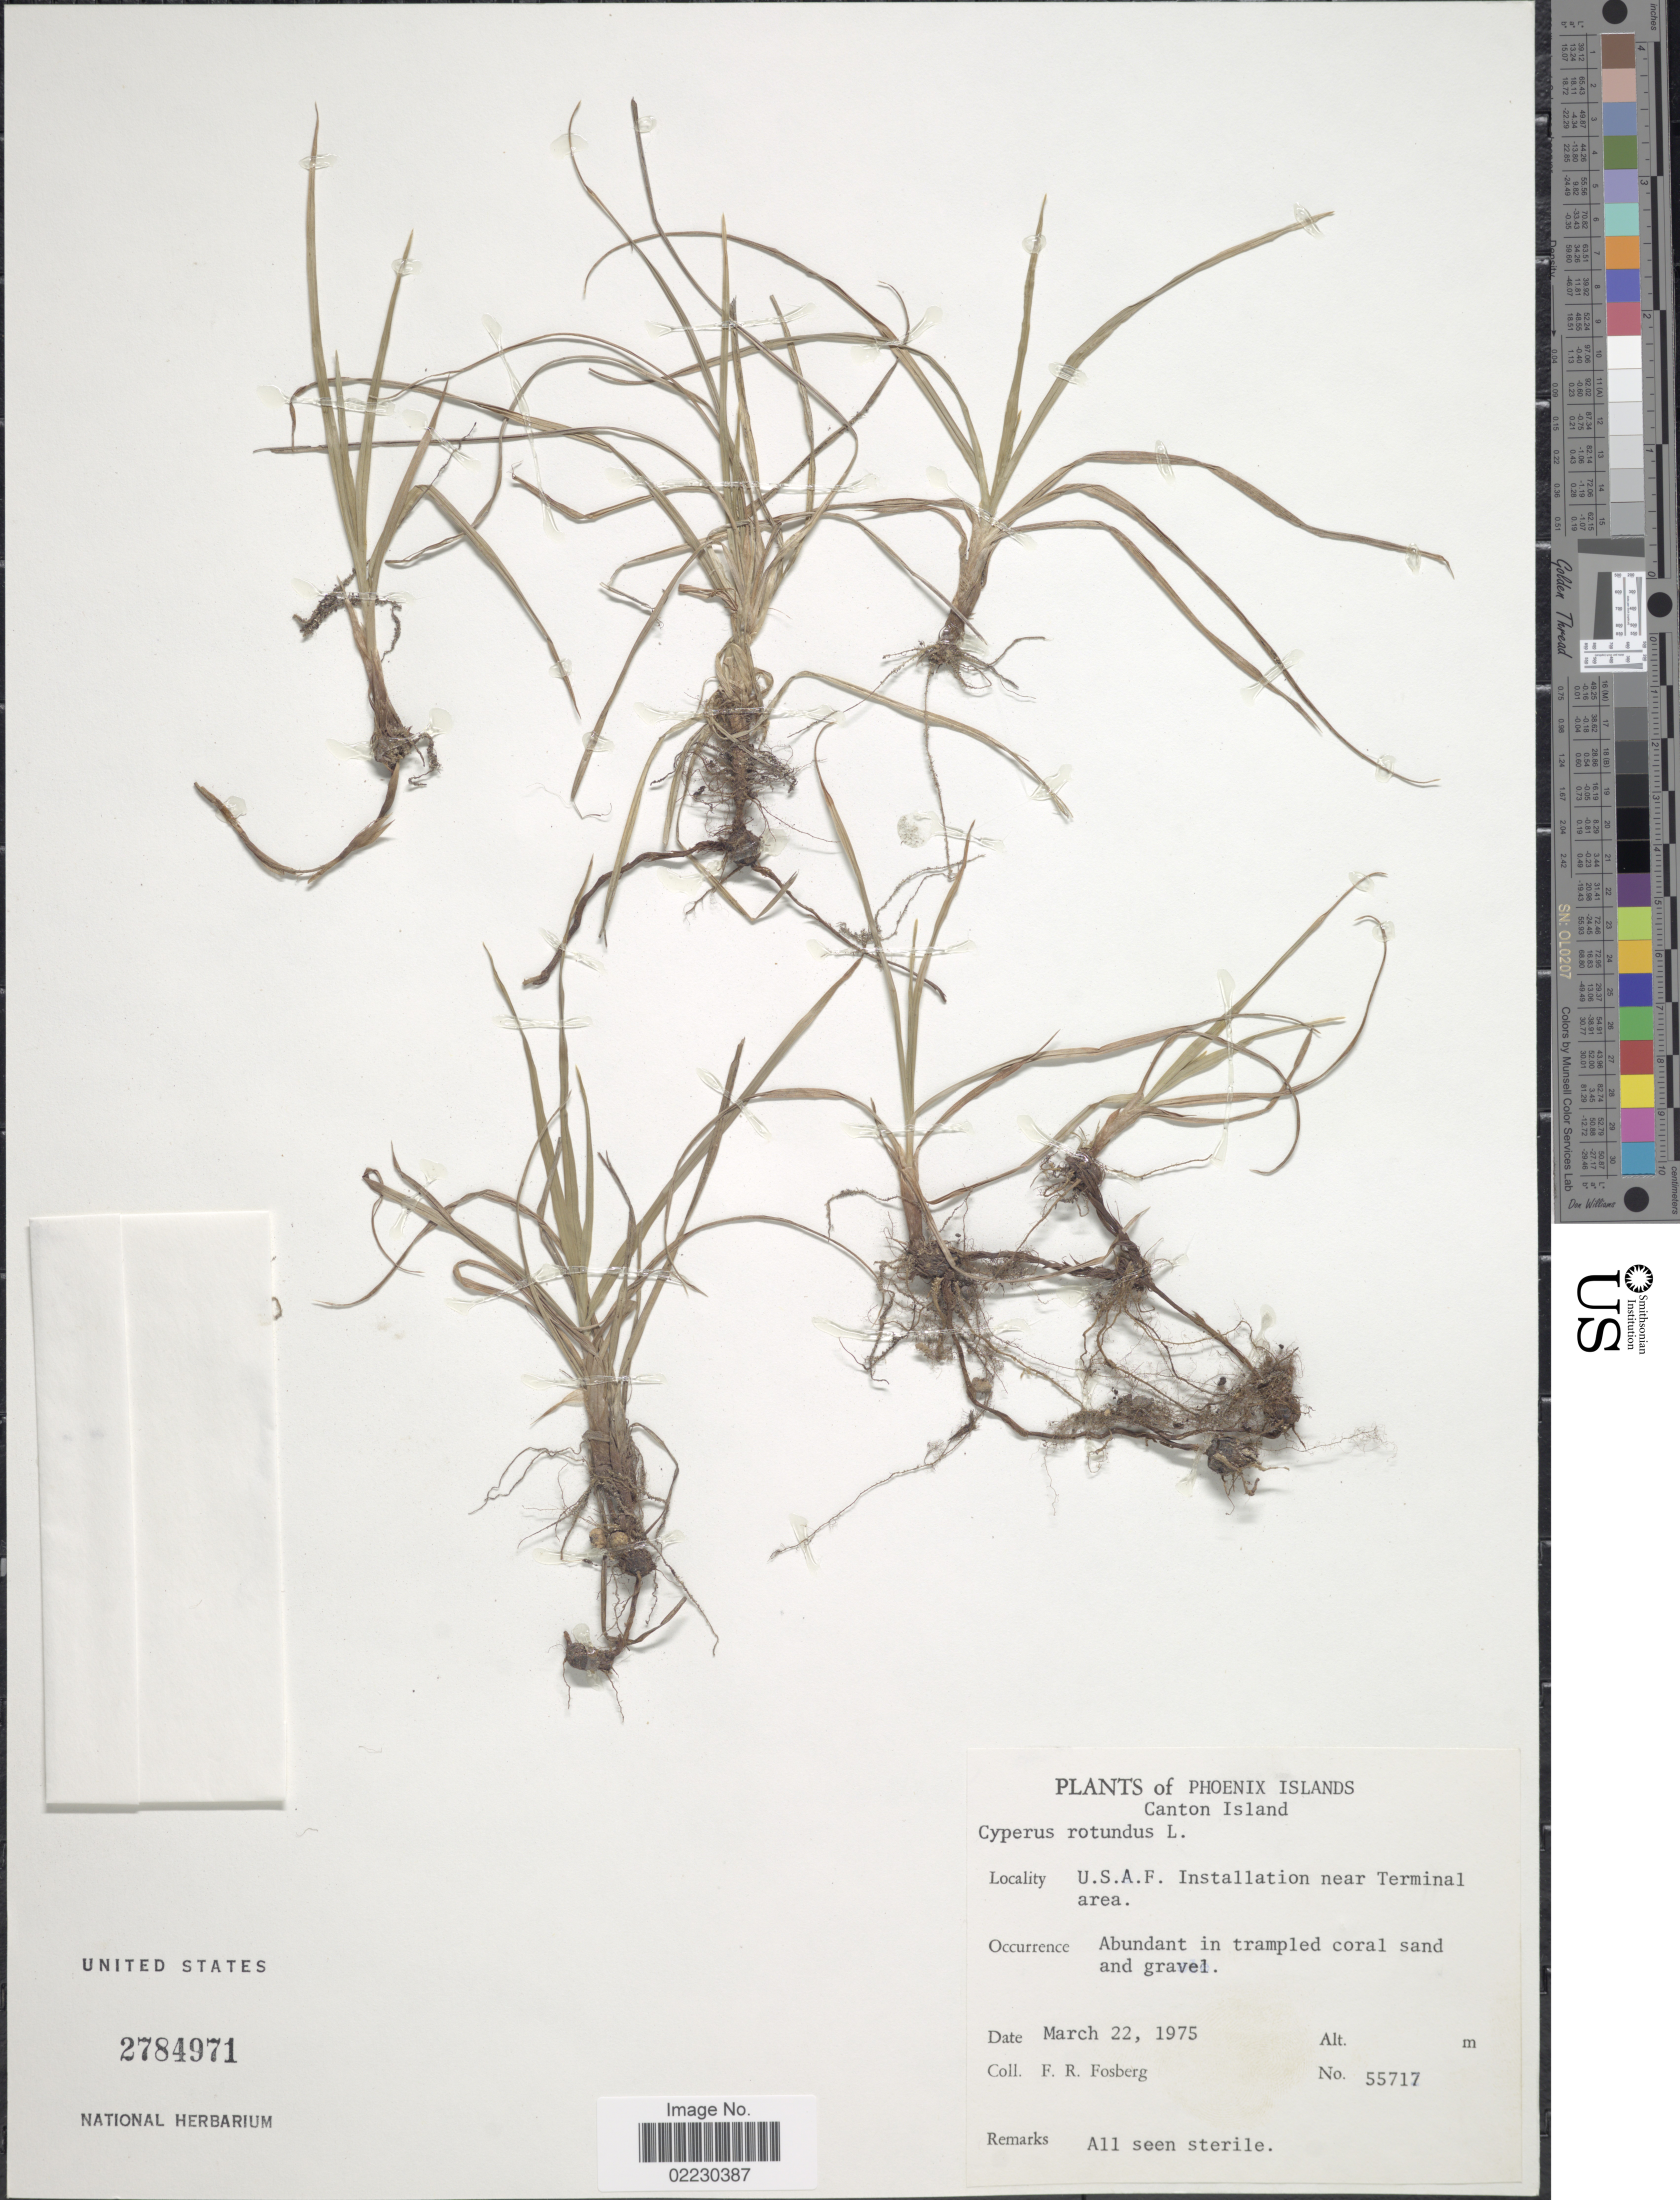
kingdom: Plantae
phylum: Tracheophyta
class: Liliopsida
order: Poales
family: Cyperaceae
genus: Cyperus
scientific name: Cyperus rotundus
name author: L.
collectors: F. R. Fosberg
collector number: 55717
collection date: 1975-03-22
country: Kiribati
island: Kanton [Canton] Atoll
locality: Phoenix Islands, Canton Island, U.S.A.F Installation near Terminal area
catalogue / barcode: US 2784971